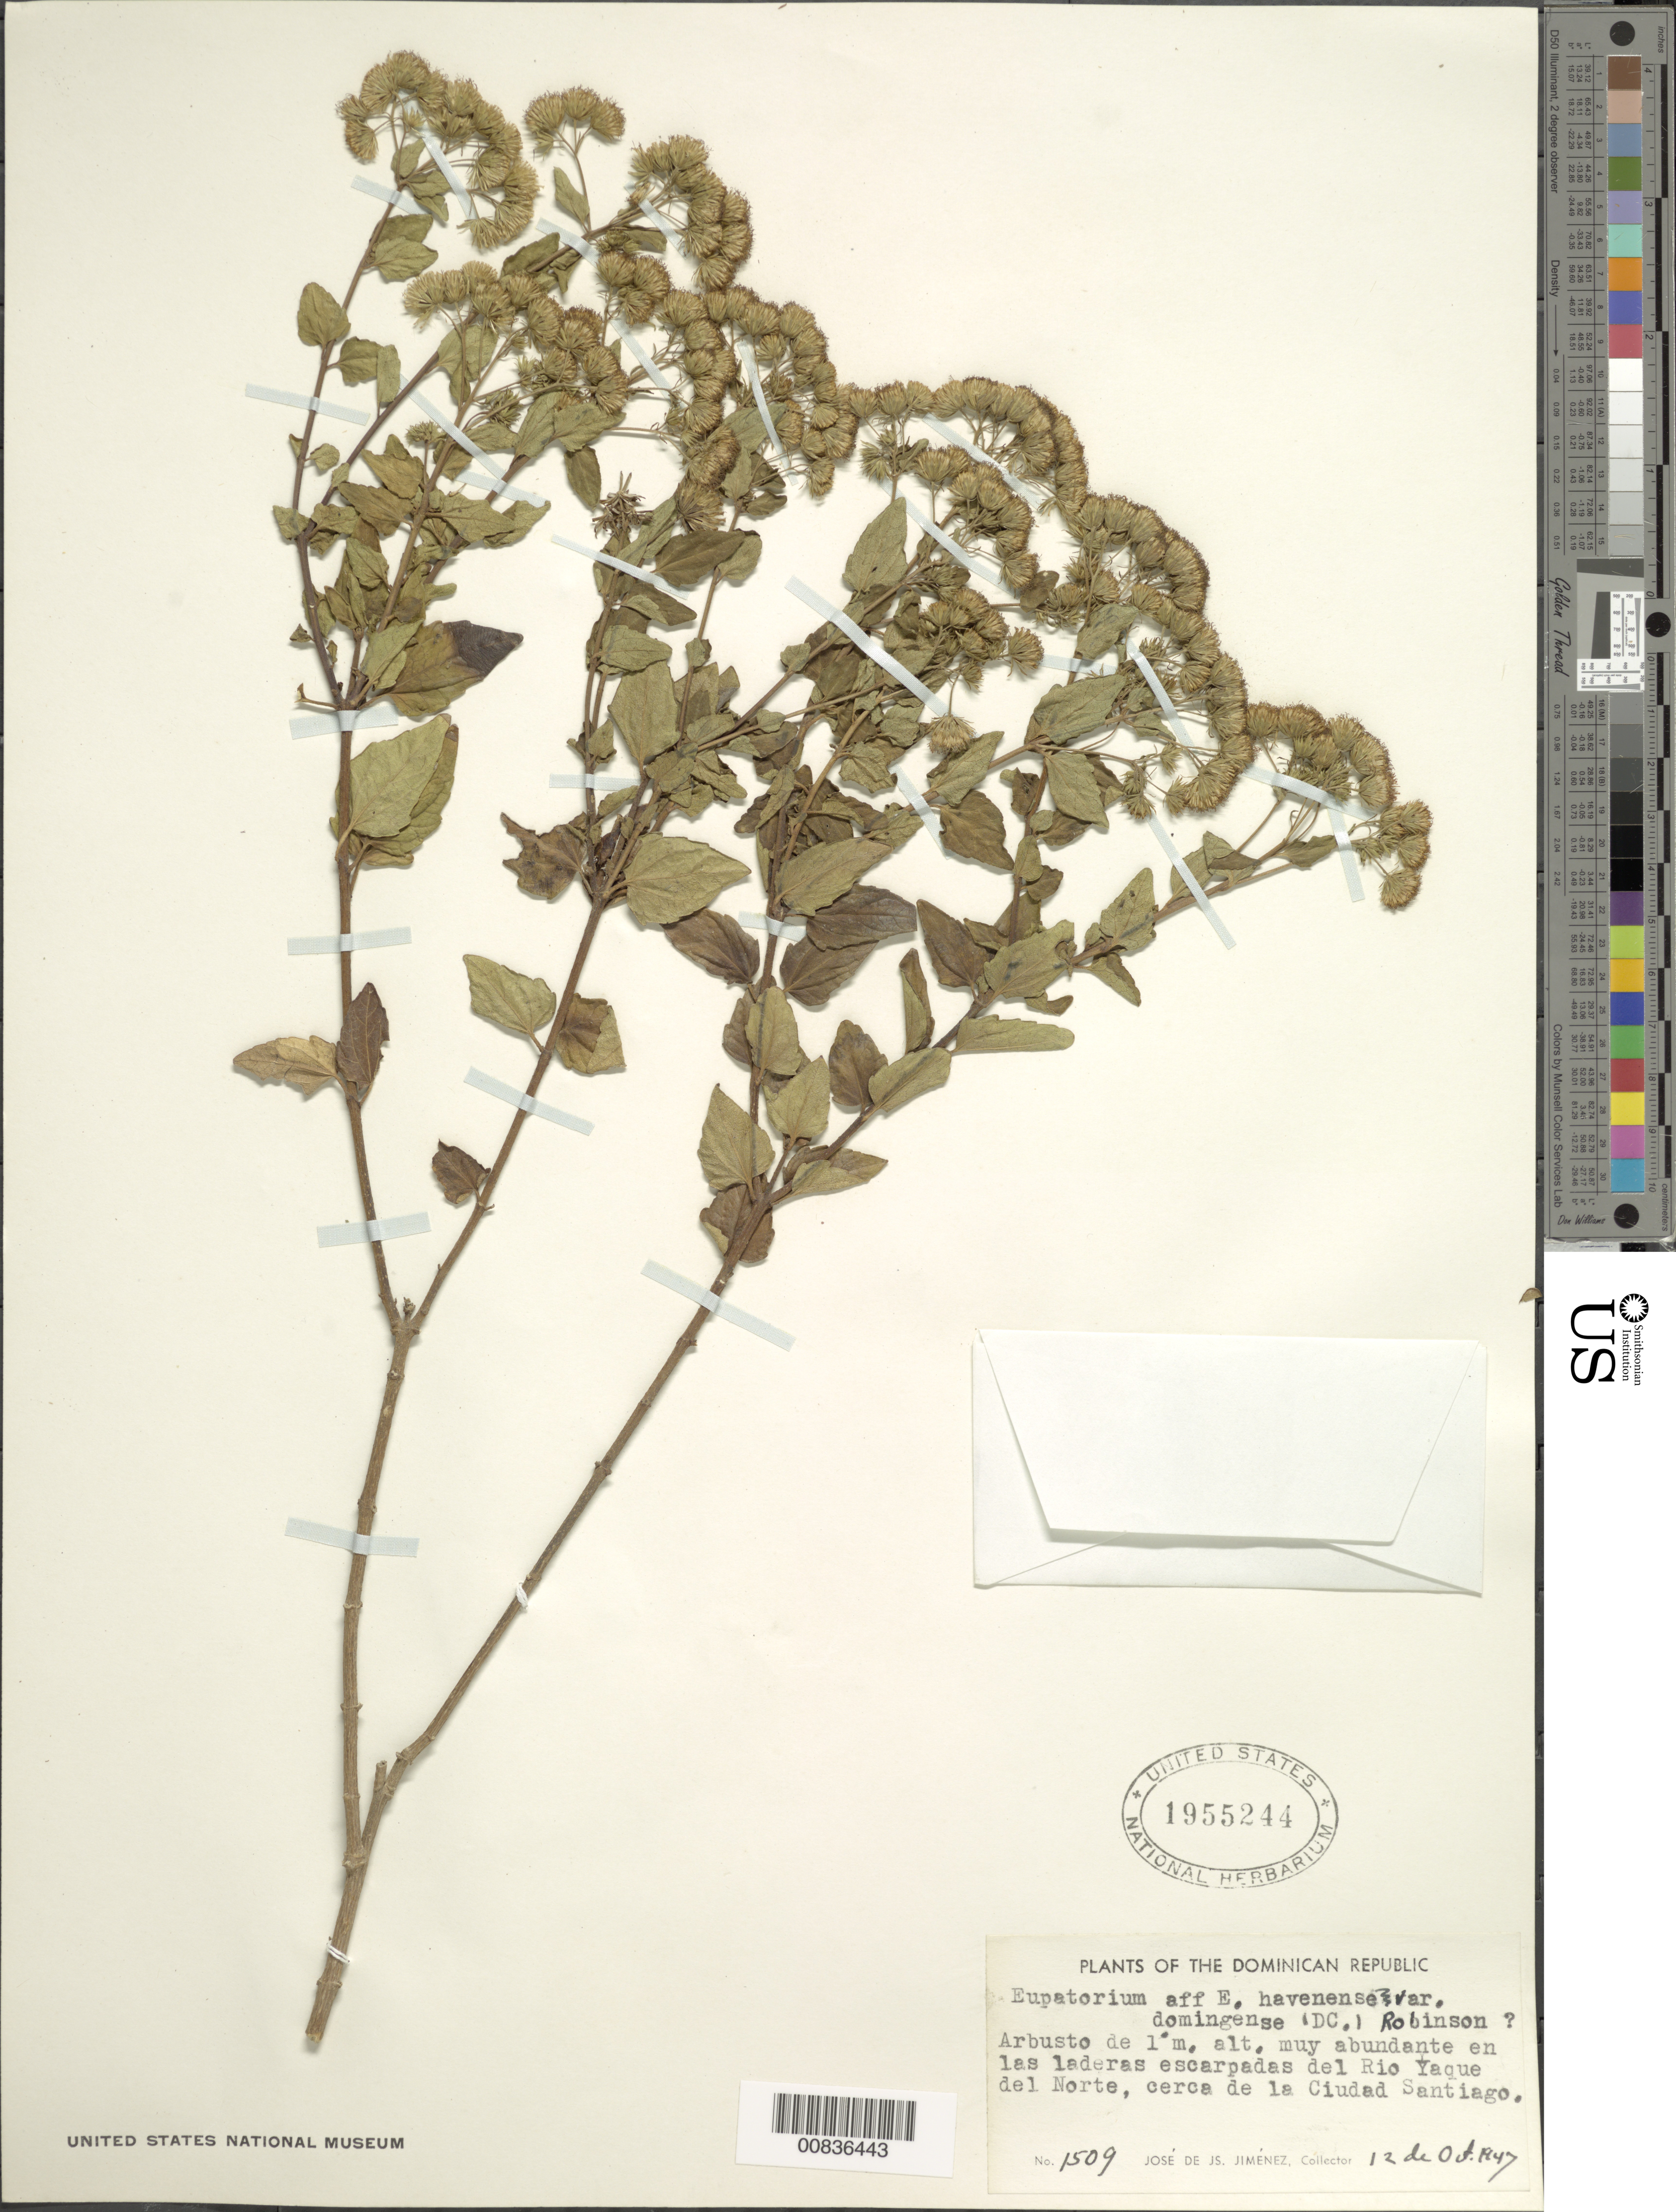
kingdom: Plantae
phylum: Tracheophyta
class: Magnoliopsida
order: Asterales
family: Asteraceae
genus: Ageratina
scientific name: Ageratina havanensis var. domingense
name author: (DC.) H. Rob.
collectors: J. J. Jiménez Almonte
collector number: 1509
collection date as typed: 12 Oct 1947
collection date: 1947-10-12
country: Dominican Republic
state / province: Santiago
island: Hispaniola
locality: Rio Yaque del Norte, cerca de la Ciudad Santiago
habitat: En las laderas escarpadas del rio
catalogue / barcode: US 1955244